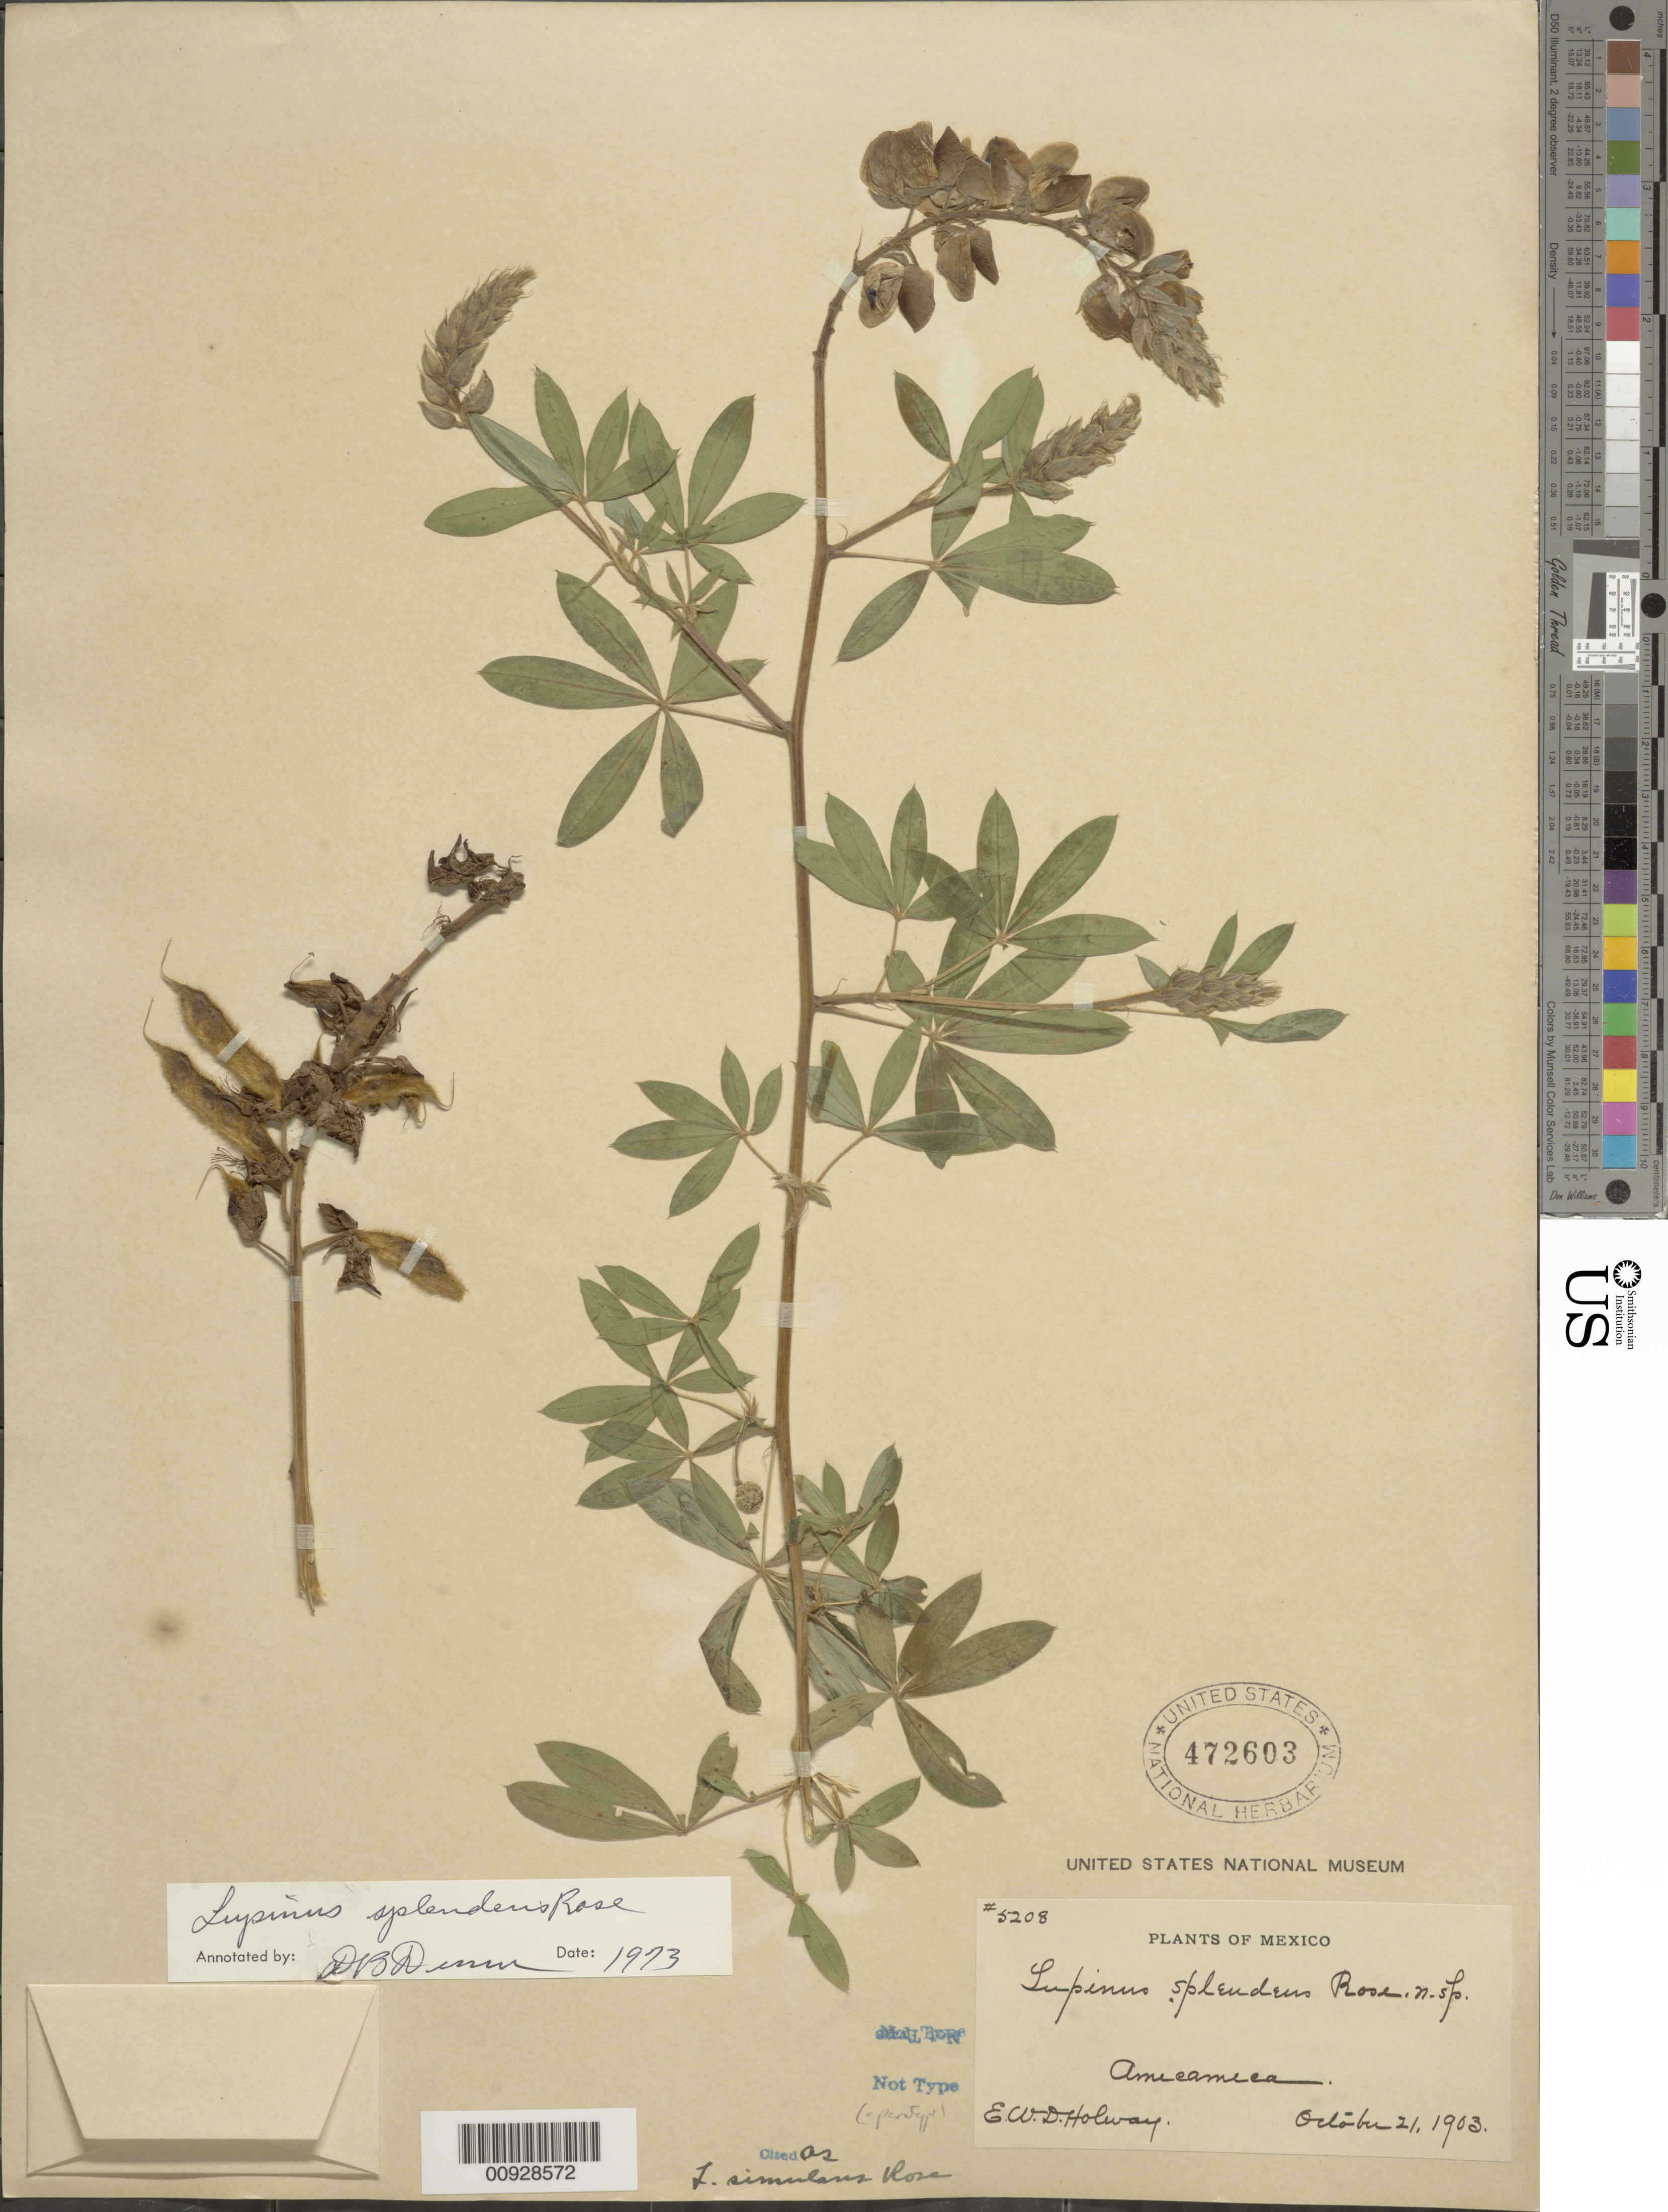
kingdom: Plantae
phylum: Tracheophyta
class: Magnoliopsida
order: Fabales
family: Fabaceae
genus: Lupinus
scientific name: Lupinus splendens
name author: Rose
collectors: E. W. D. Holway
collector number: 5208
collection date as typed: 21 Oct 1903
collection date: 1903-10-21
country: Mexico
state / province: México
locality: Amecameca.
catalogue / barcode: US 472603